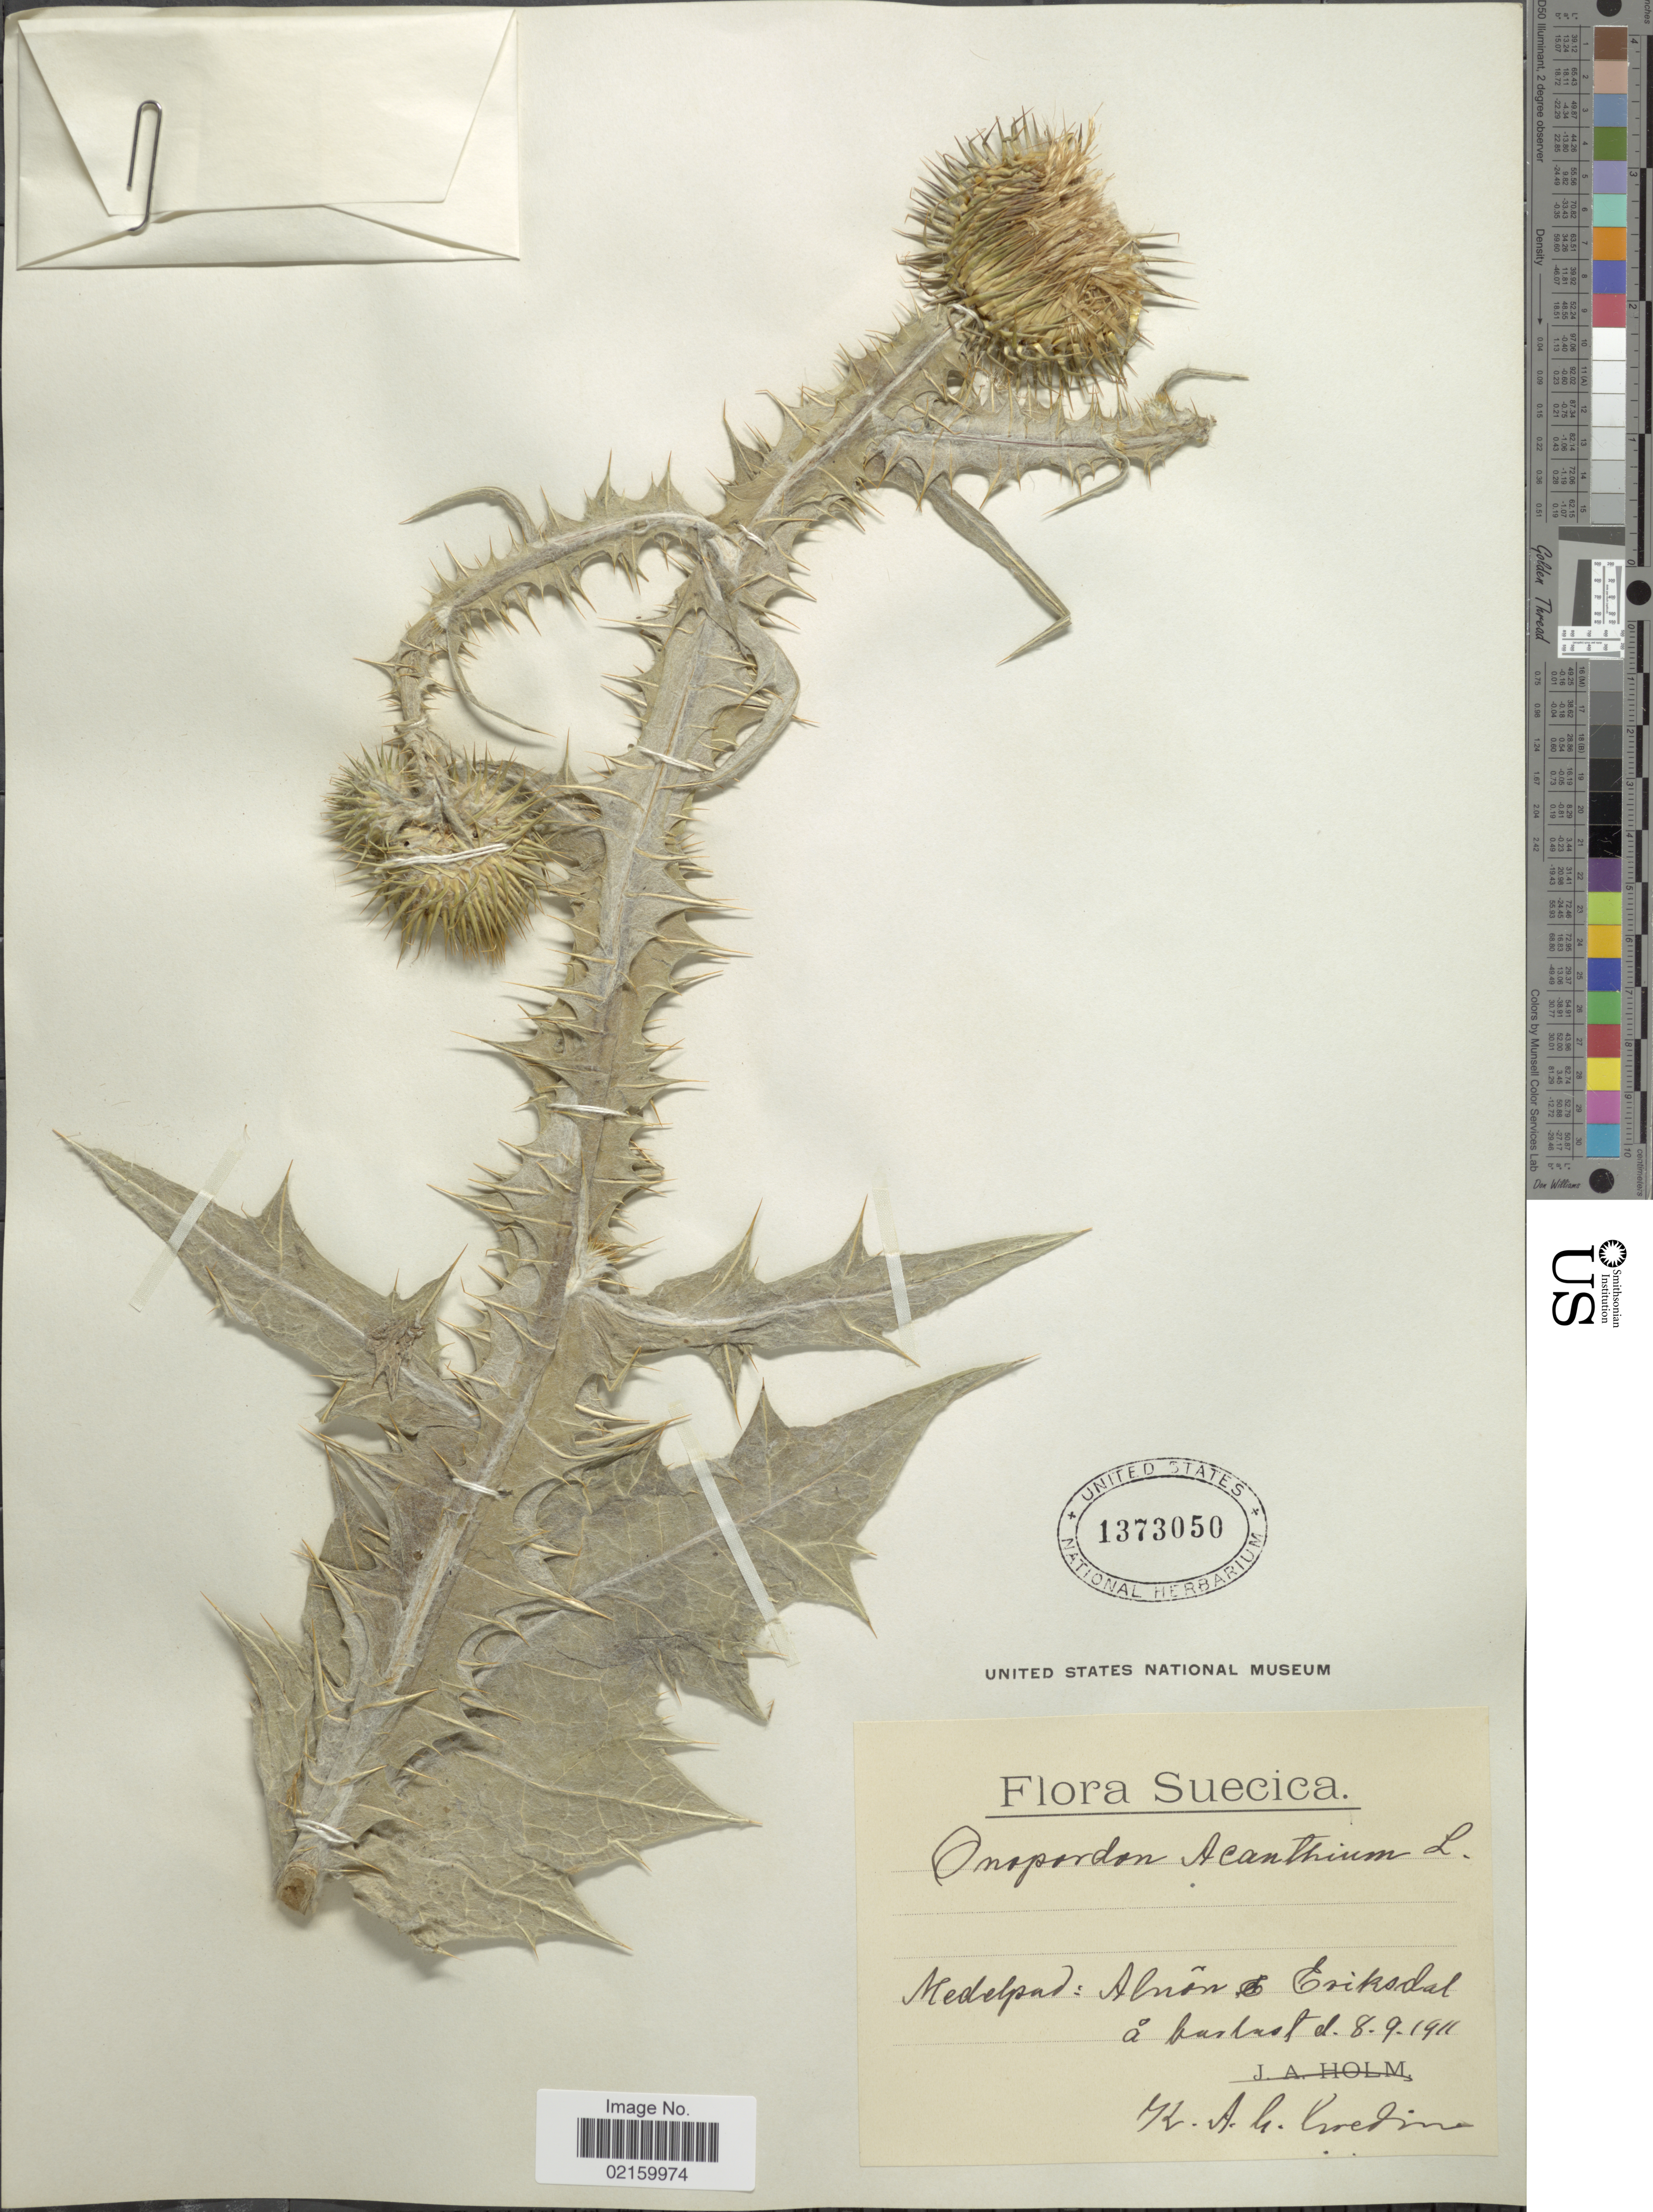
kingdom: Plantae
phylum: Tracheophyta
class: Magnoliopsida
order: Asterales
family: Asteraceae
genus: Onopordum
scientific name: Onopordum acanthium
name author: L.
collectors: K. Gredin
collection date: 1911-09-08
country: Sweden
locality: Suecia, Medelpad, Alnas, Eriksdal a bartast [interpreted]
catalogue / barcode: US 1373050